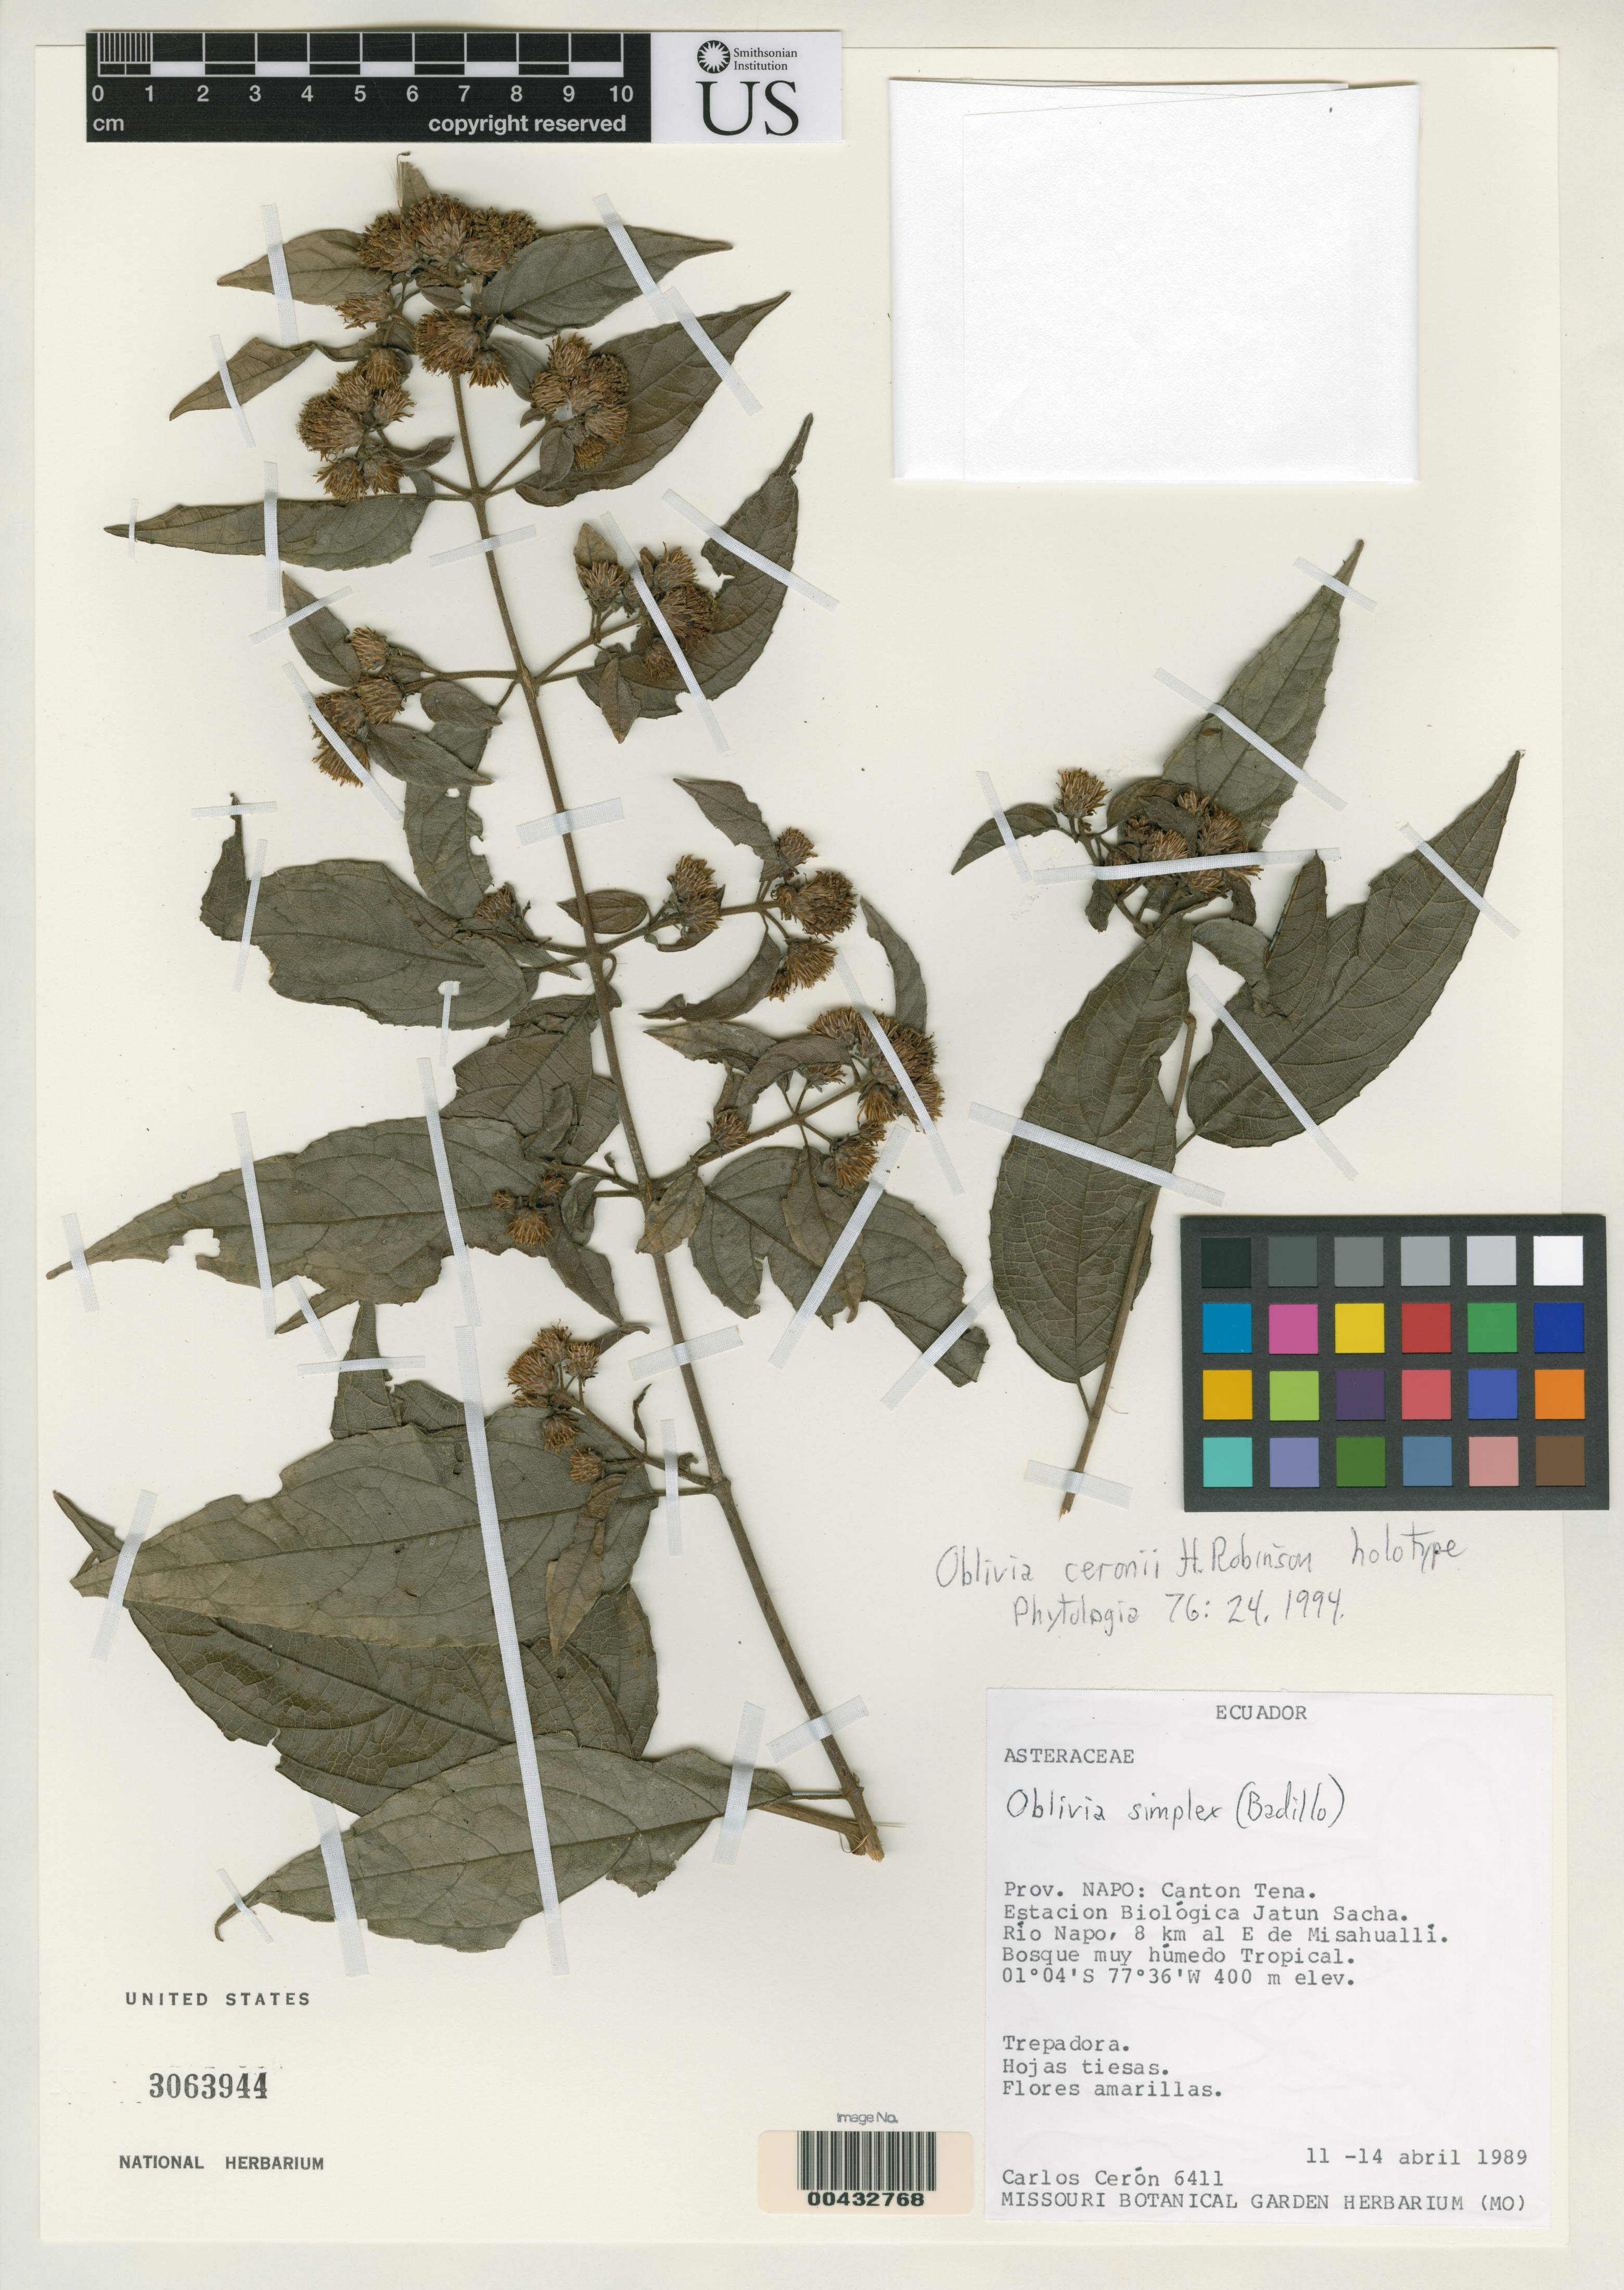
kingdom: Plantae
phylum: Tracheophyta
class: Magnoliopsida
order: Asterales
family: Asteraceae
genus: Oblivia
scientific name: Oblivia ceronii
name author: H. Rob.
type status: Holotype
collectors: C. E. Cerón M.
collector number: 6411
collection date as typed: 11 Apr 1989 to 14 Apr 1989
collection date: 1989-04-11/1989-04-14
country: Ecuador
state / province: Napo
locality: Canton Tena, Estacion Biologica Jatin Sacha, Rio Napo, 8 km al E de Misahualli.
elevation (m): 400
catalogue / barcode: US 3063944